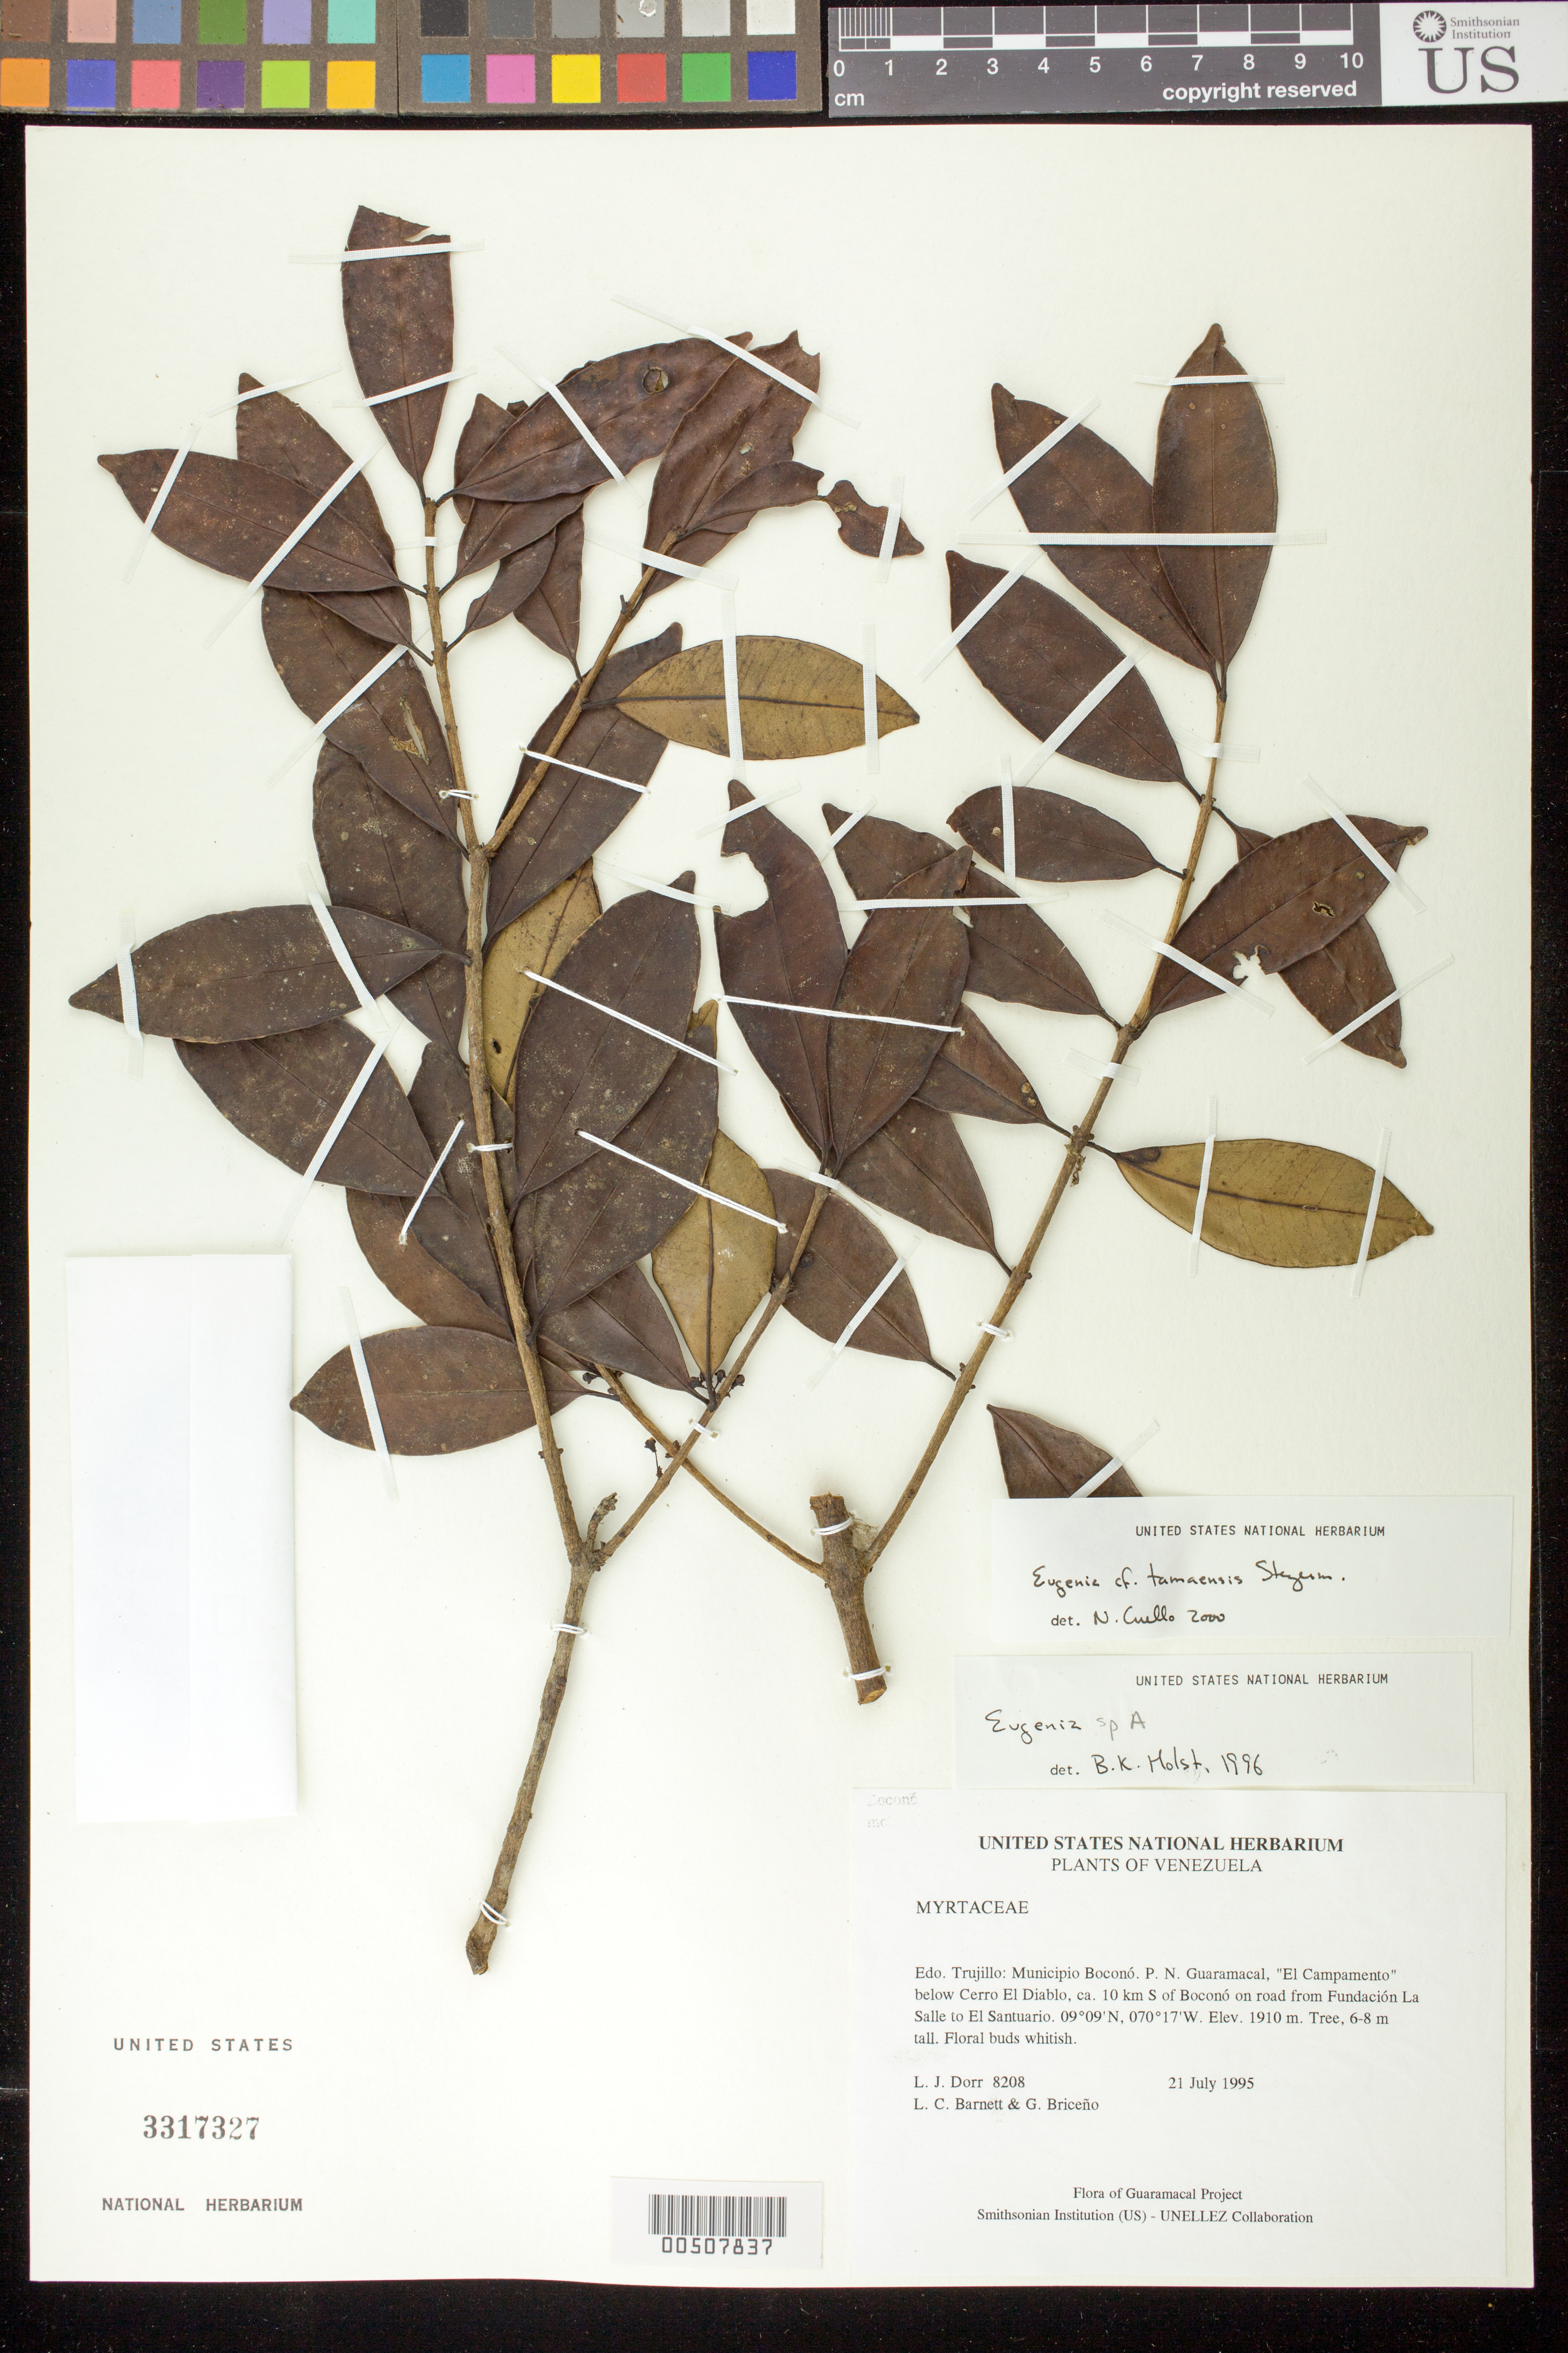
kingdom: Plantae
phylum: Tracheophyta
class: Magnoliopsida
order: Myrtales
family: Myrtaceae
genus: Eugenia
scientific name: Eugenia tamaensis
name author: Steyerm.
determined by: Cuello, Nidia L.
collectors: L. J. Dorr, L. C. Barnett & G. Briceño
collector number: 8208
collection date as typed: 21 Jul 1995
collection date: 1995-07-21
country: Venezuela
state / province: Trujillo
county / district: Boconó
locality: Parque Nacional Guaramacal, "El Campamento" below Cerro El Diablo, ca. 10 km S of Boconó on road from Fundación La Salle to El Santuario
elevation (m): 1910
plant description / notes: PORT, US, SEL, VEN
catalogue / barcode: US 3317327